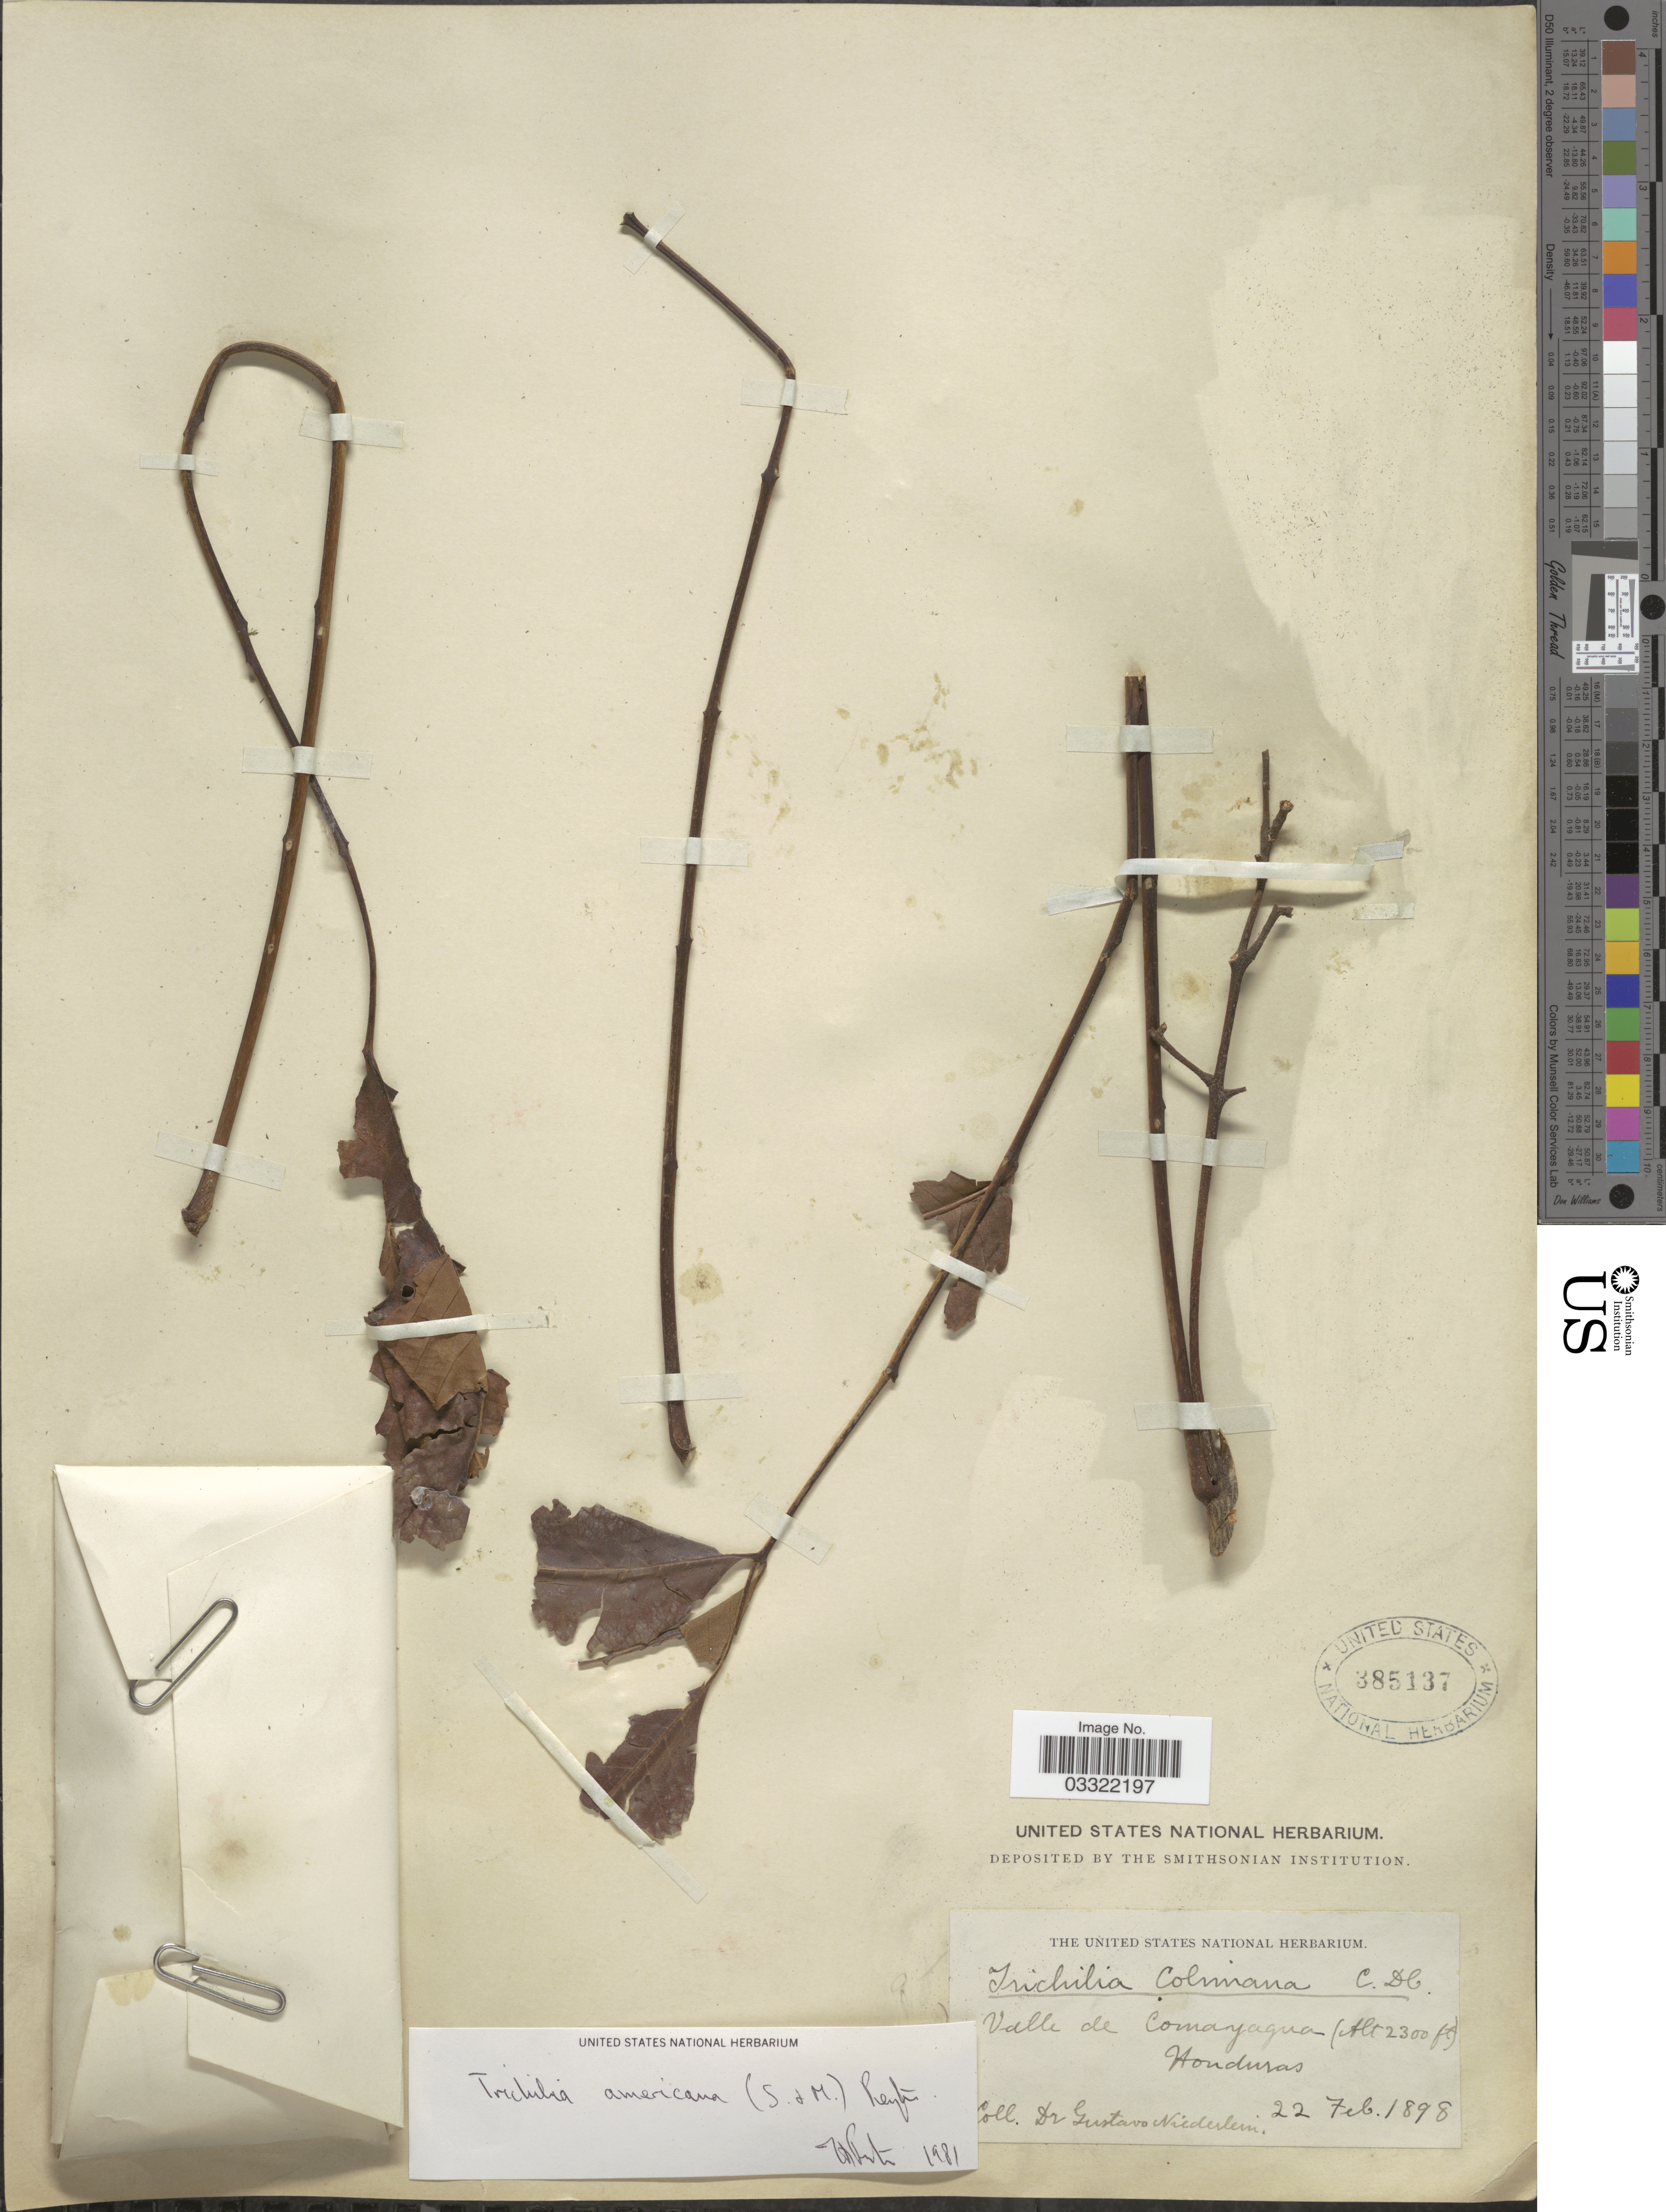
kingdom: Plantae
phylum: Tracheophyta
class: Magnoliopsida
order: Sapindales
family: Meliaceae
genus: Trichilia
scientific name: Trichilia americana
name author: (Sessé & Moc.) T.D. Penn.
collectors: G. Niederlein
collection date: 1898-02-22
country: Honduras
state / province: Comayagua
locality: Valle de Comayagua.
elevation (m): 701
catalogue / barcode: US 385137